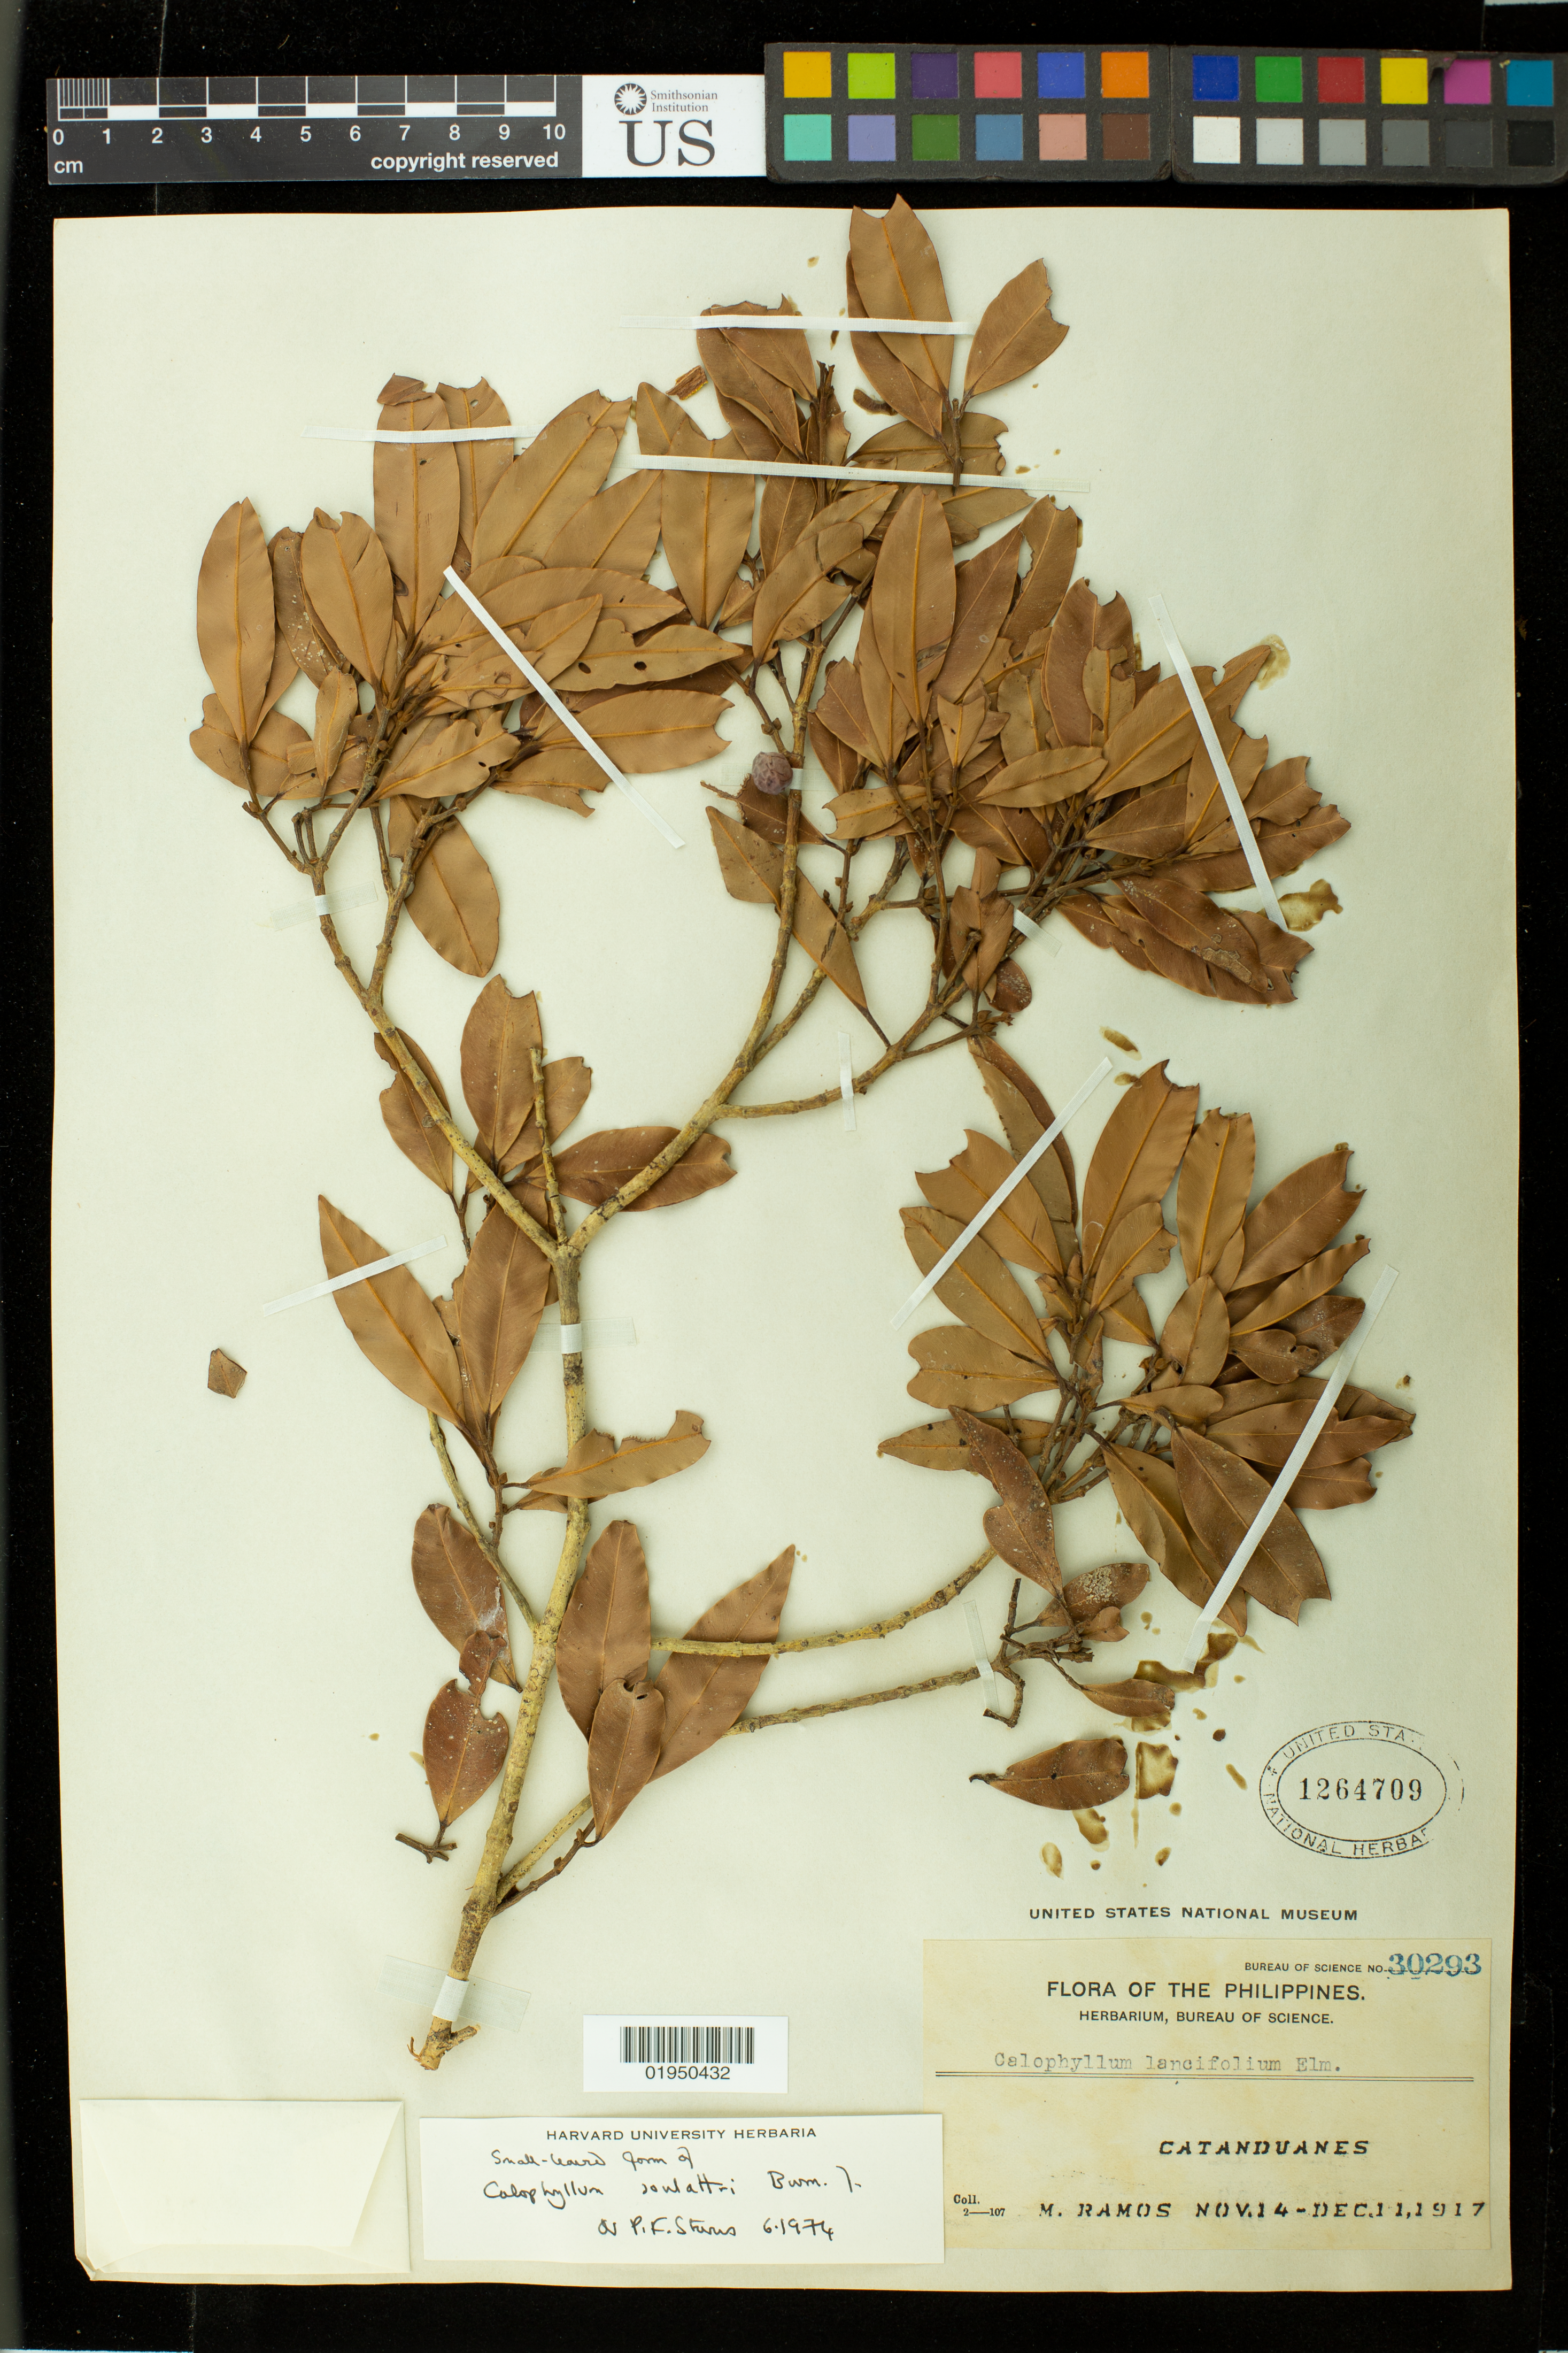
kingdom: Plantae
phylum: Tracheophyta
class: Magnoliopsida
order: Malpighiales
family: Calophyllaceae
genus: Calophyllum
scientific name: Calophyllum soulattri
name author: Burm. f.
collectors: M. Ramos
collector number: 2-107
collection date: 1917-11-14/1917-12-11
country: Philippines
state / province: Bicol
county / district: Catanduanes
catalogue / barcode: US 1264709